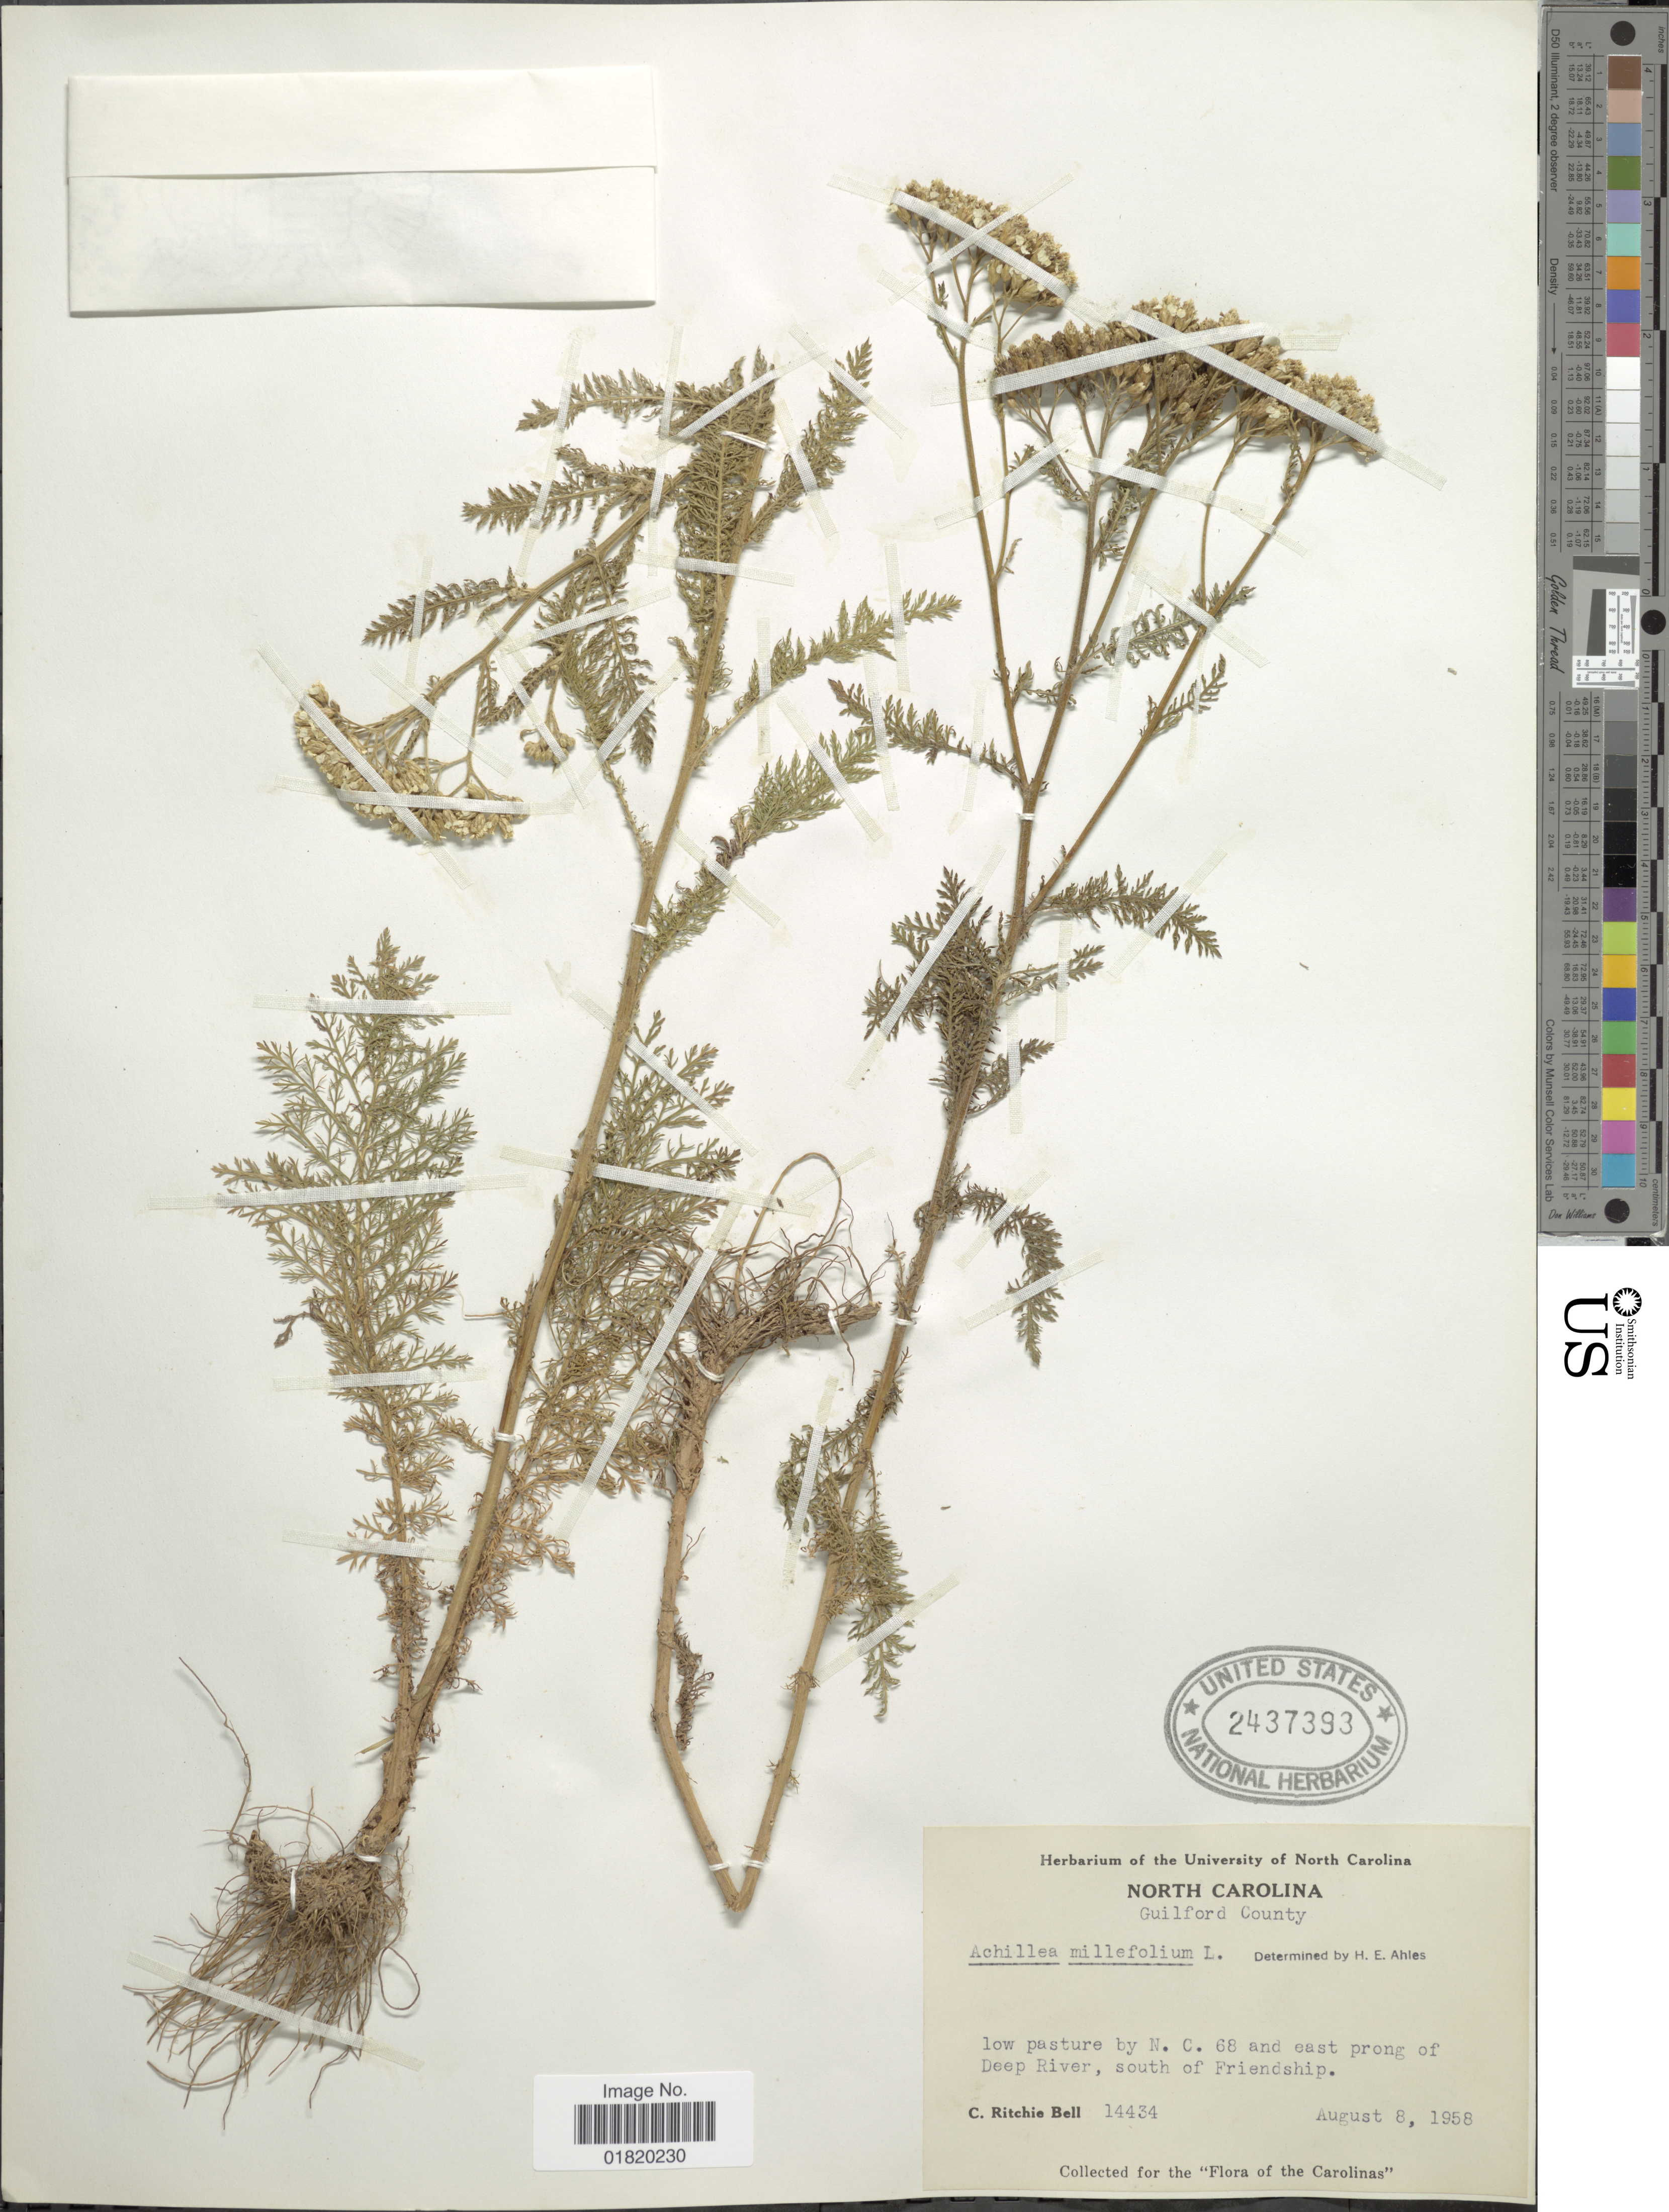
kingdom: Plantae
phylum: Tracheophyta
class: Magnoliopsida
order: Asterales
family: Asteraceae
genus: Achillea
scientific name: Achillea millefolium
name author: L.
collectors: C. R. Bell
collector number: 14434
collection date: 1958-08-08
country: United States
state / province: North Carolina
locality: Guilford County. by N. C. 68 and east prong of Deep River, south of Friendship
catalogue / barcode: US 2437393